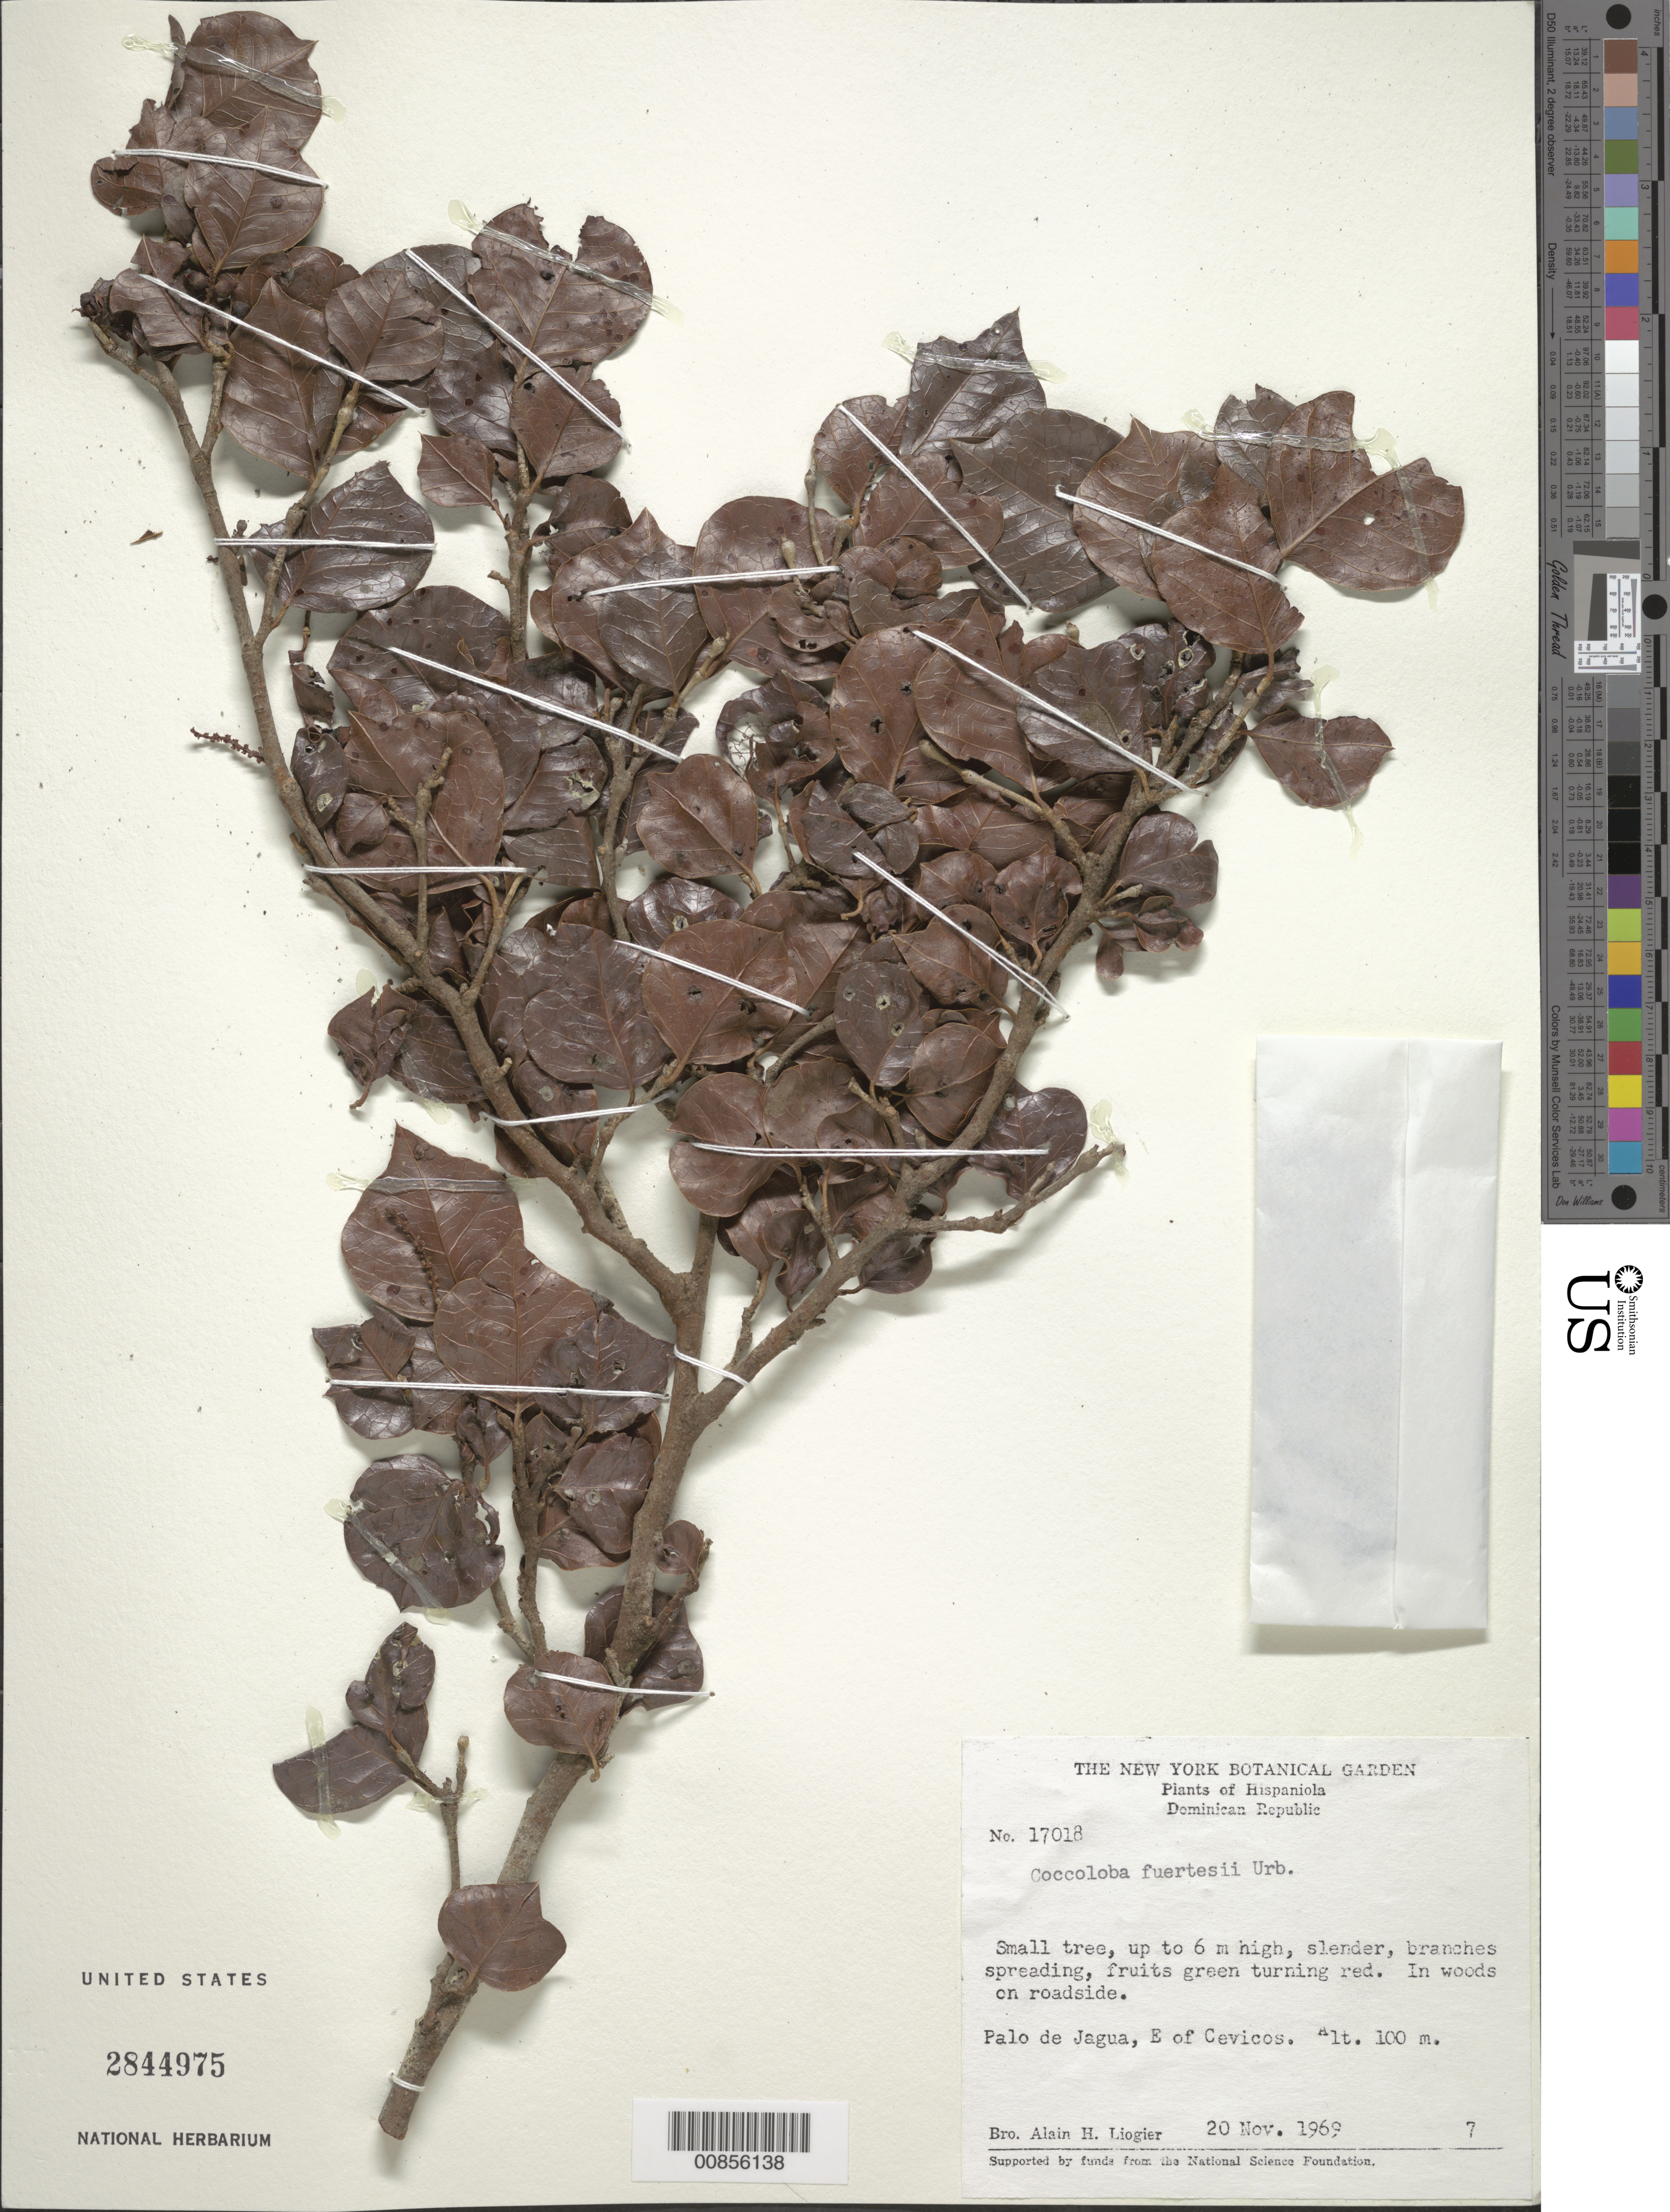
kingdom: Plantae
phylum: Tracheophyta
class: Magnoliopsida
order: Caryophyllales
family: Polygonaceae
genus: Coccoloba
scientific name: Coccoloba fuertesii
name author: Urb.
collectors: A. H. Liogier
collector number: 17018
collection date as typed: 20 Nov 1969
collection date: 1969-11-20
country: Dominican Republic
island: Hispaniola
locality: Palo de Jagua, E. of Cevicos.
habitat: In woods, on roadside.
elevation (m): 100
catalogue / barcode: US 2844975